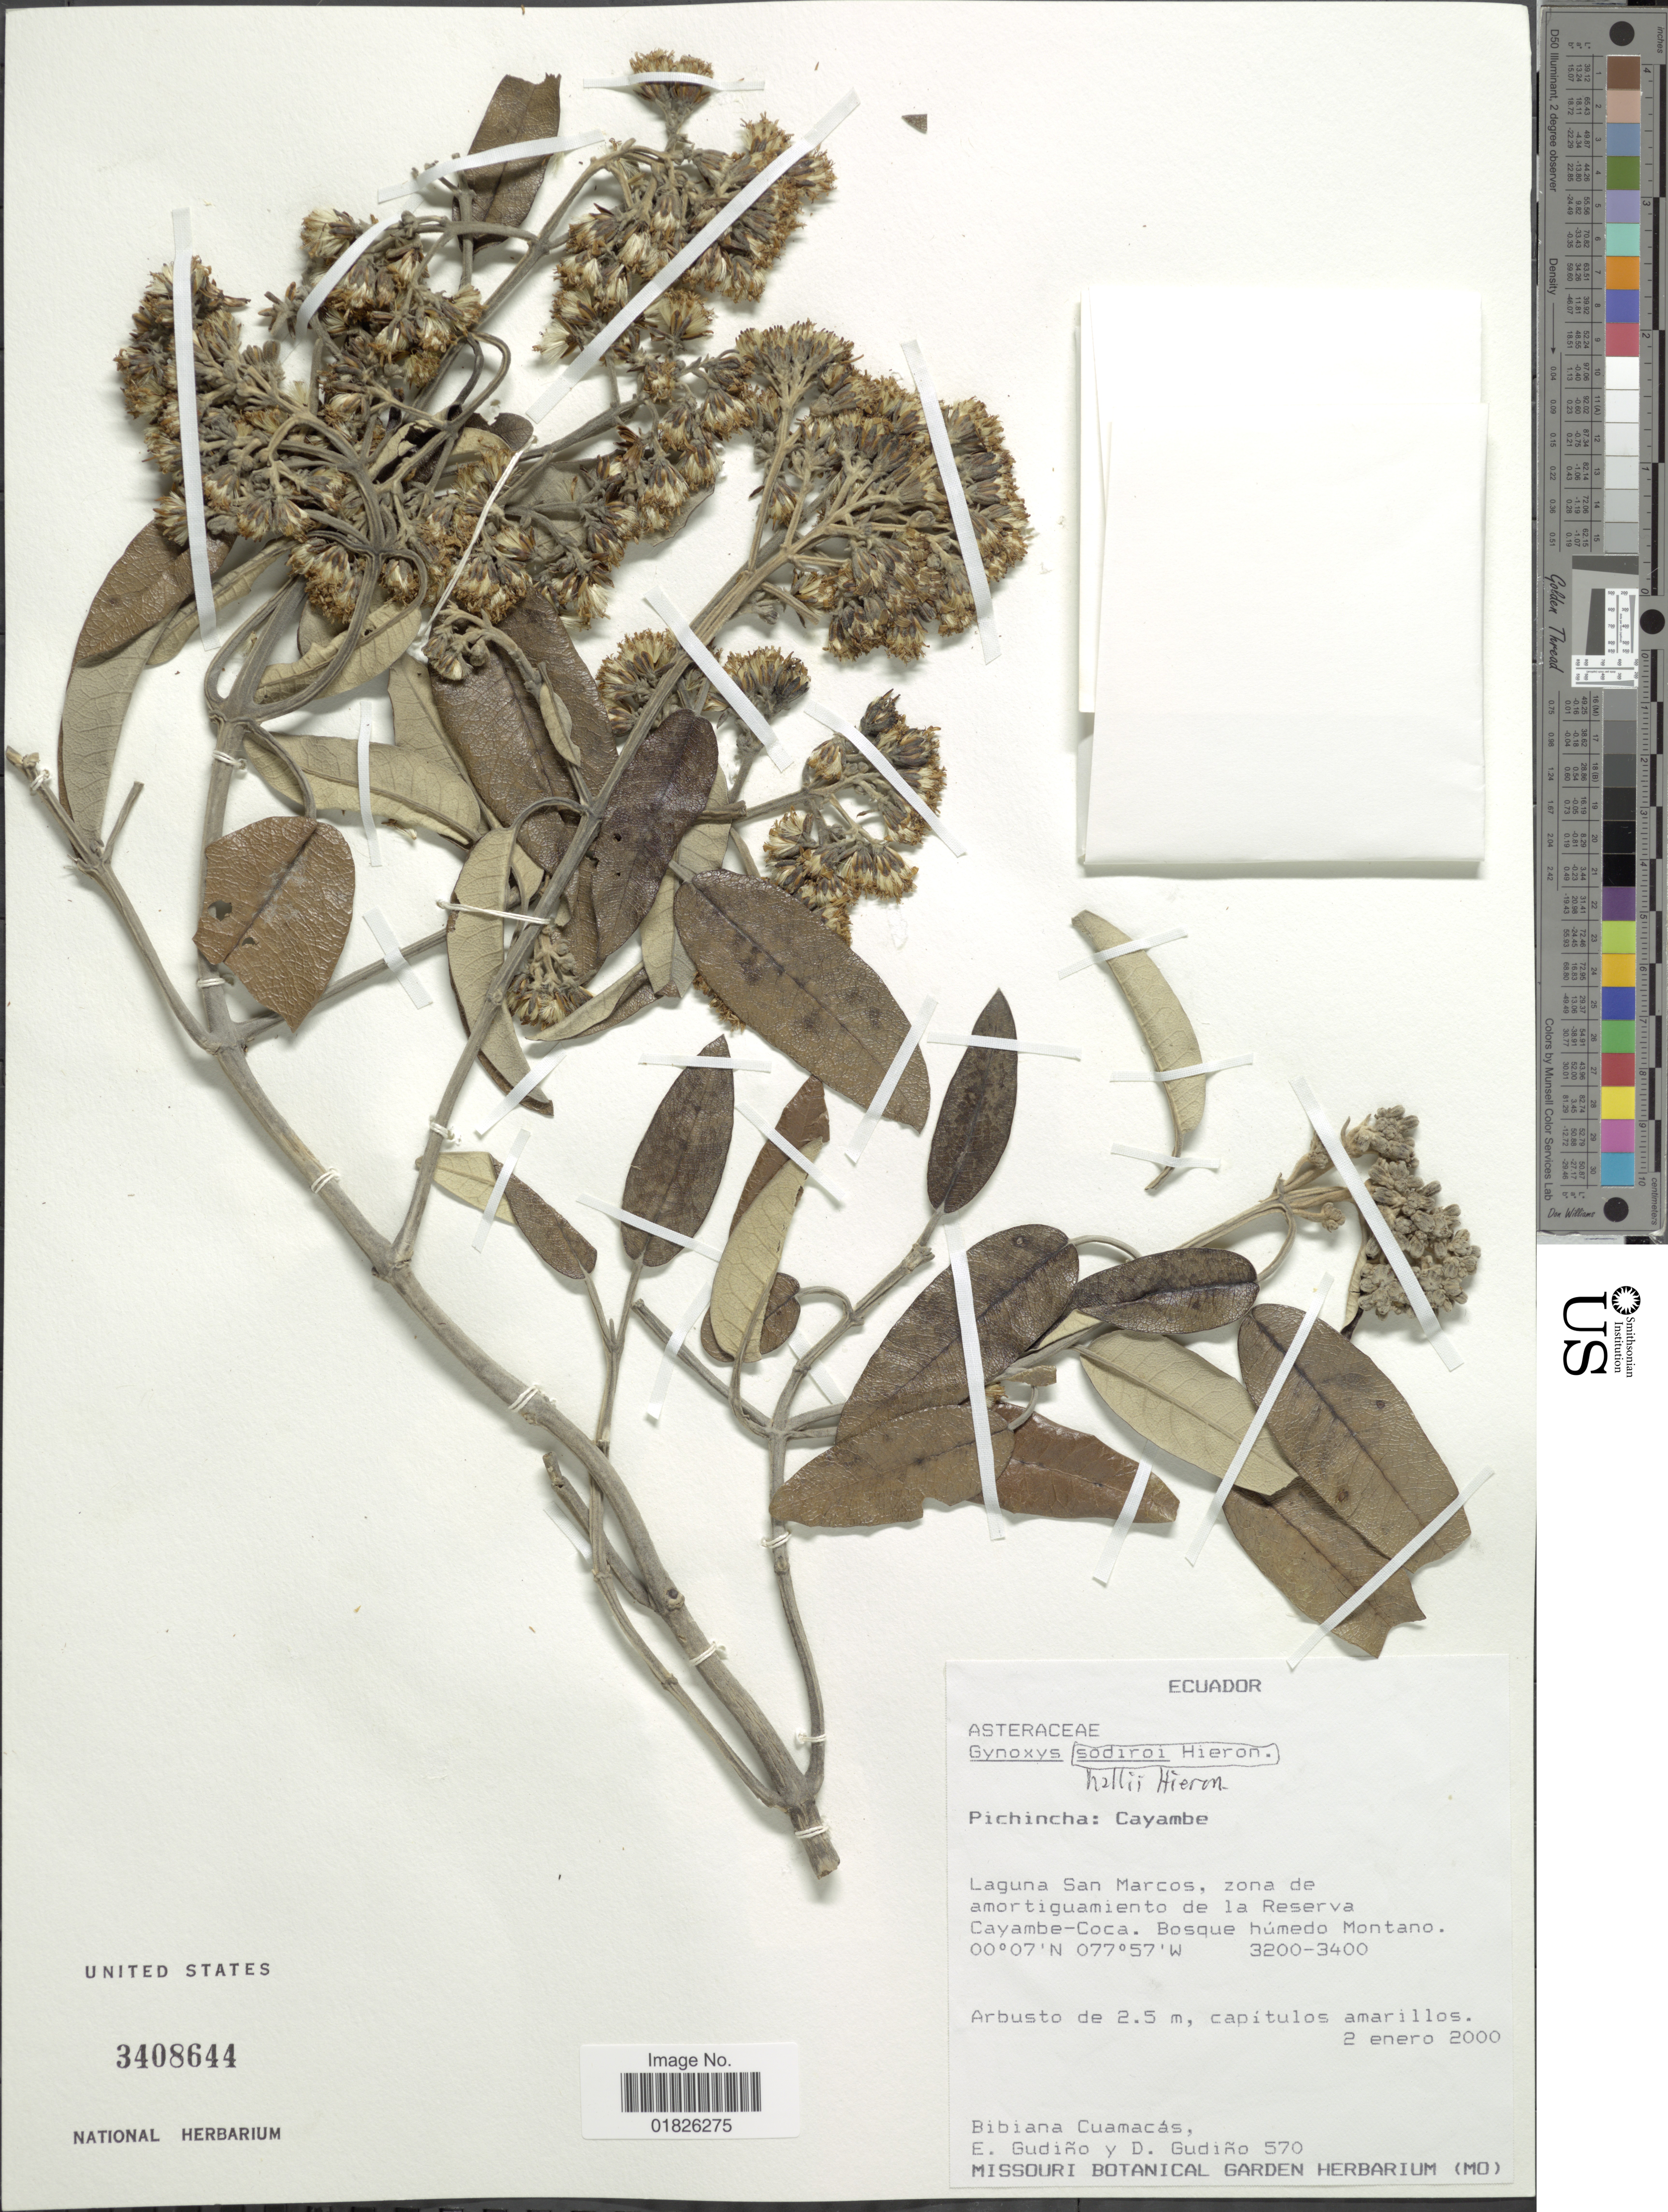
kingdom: Plantae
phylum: Tracheophyta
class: Magnoliopsida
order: Asterales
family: Asteraceae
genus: Gynoxys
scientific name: Gynoxys hallii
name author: Cass.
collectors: B. Cuamacas, E. Gudiño & D. Gudiño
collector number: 570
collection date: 2000-01-02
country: Ecuador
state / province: Pichincha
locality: Cayambe, Laguna San Marcos, zona de amortiguamiento de la Reserva Cayambe-Coca.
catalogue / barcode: US 3408644